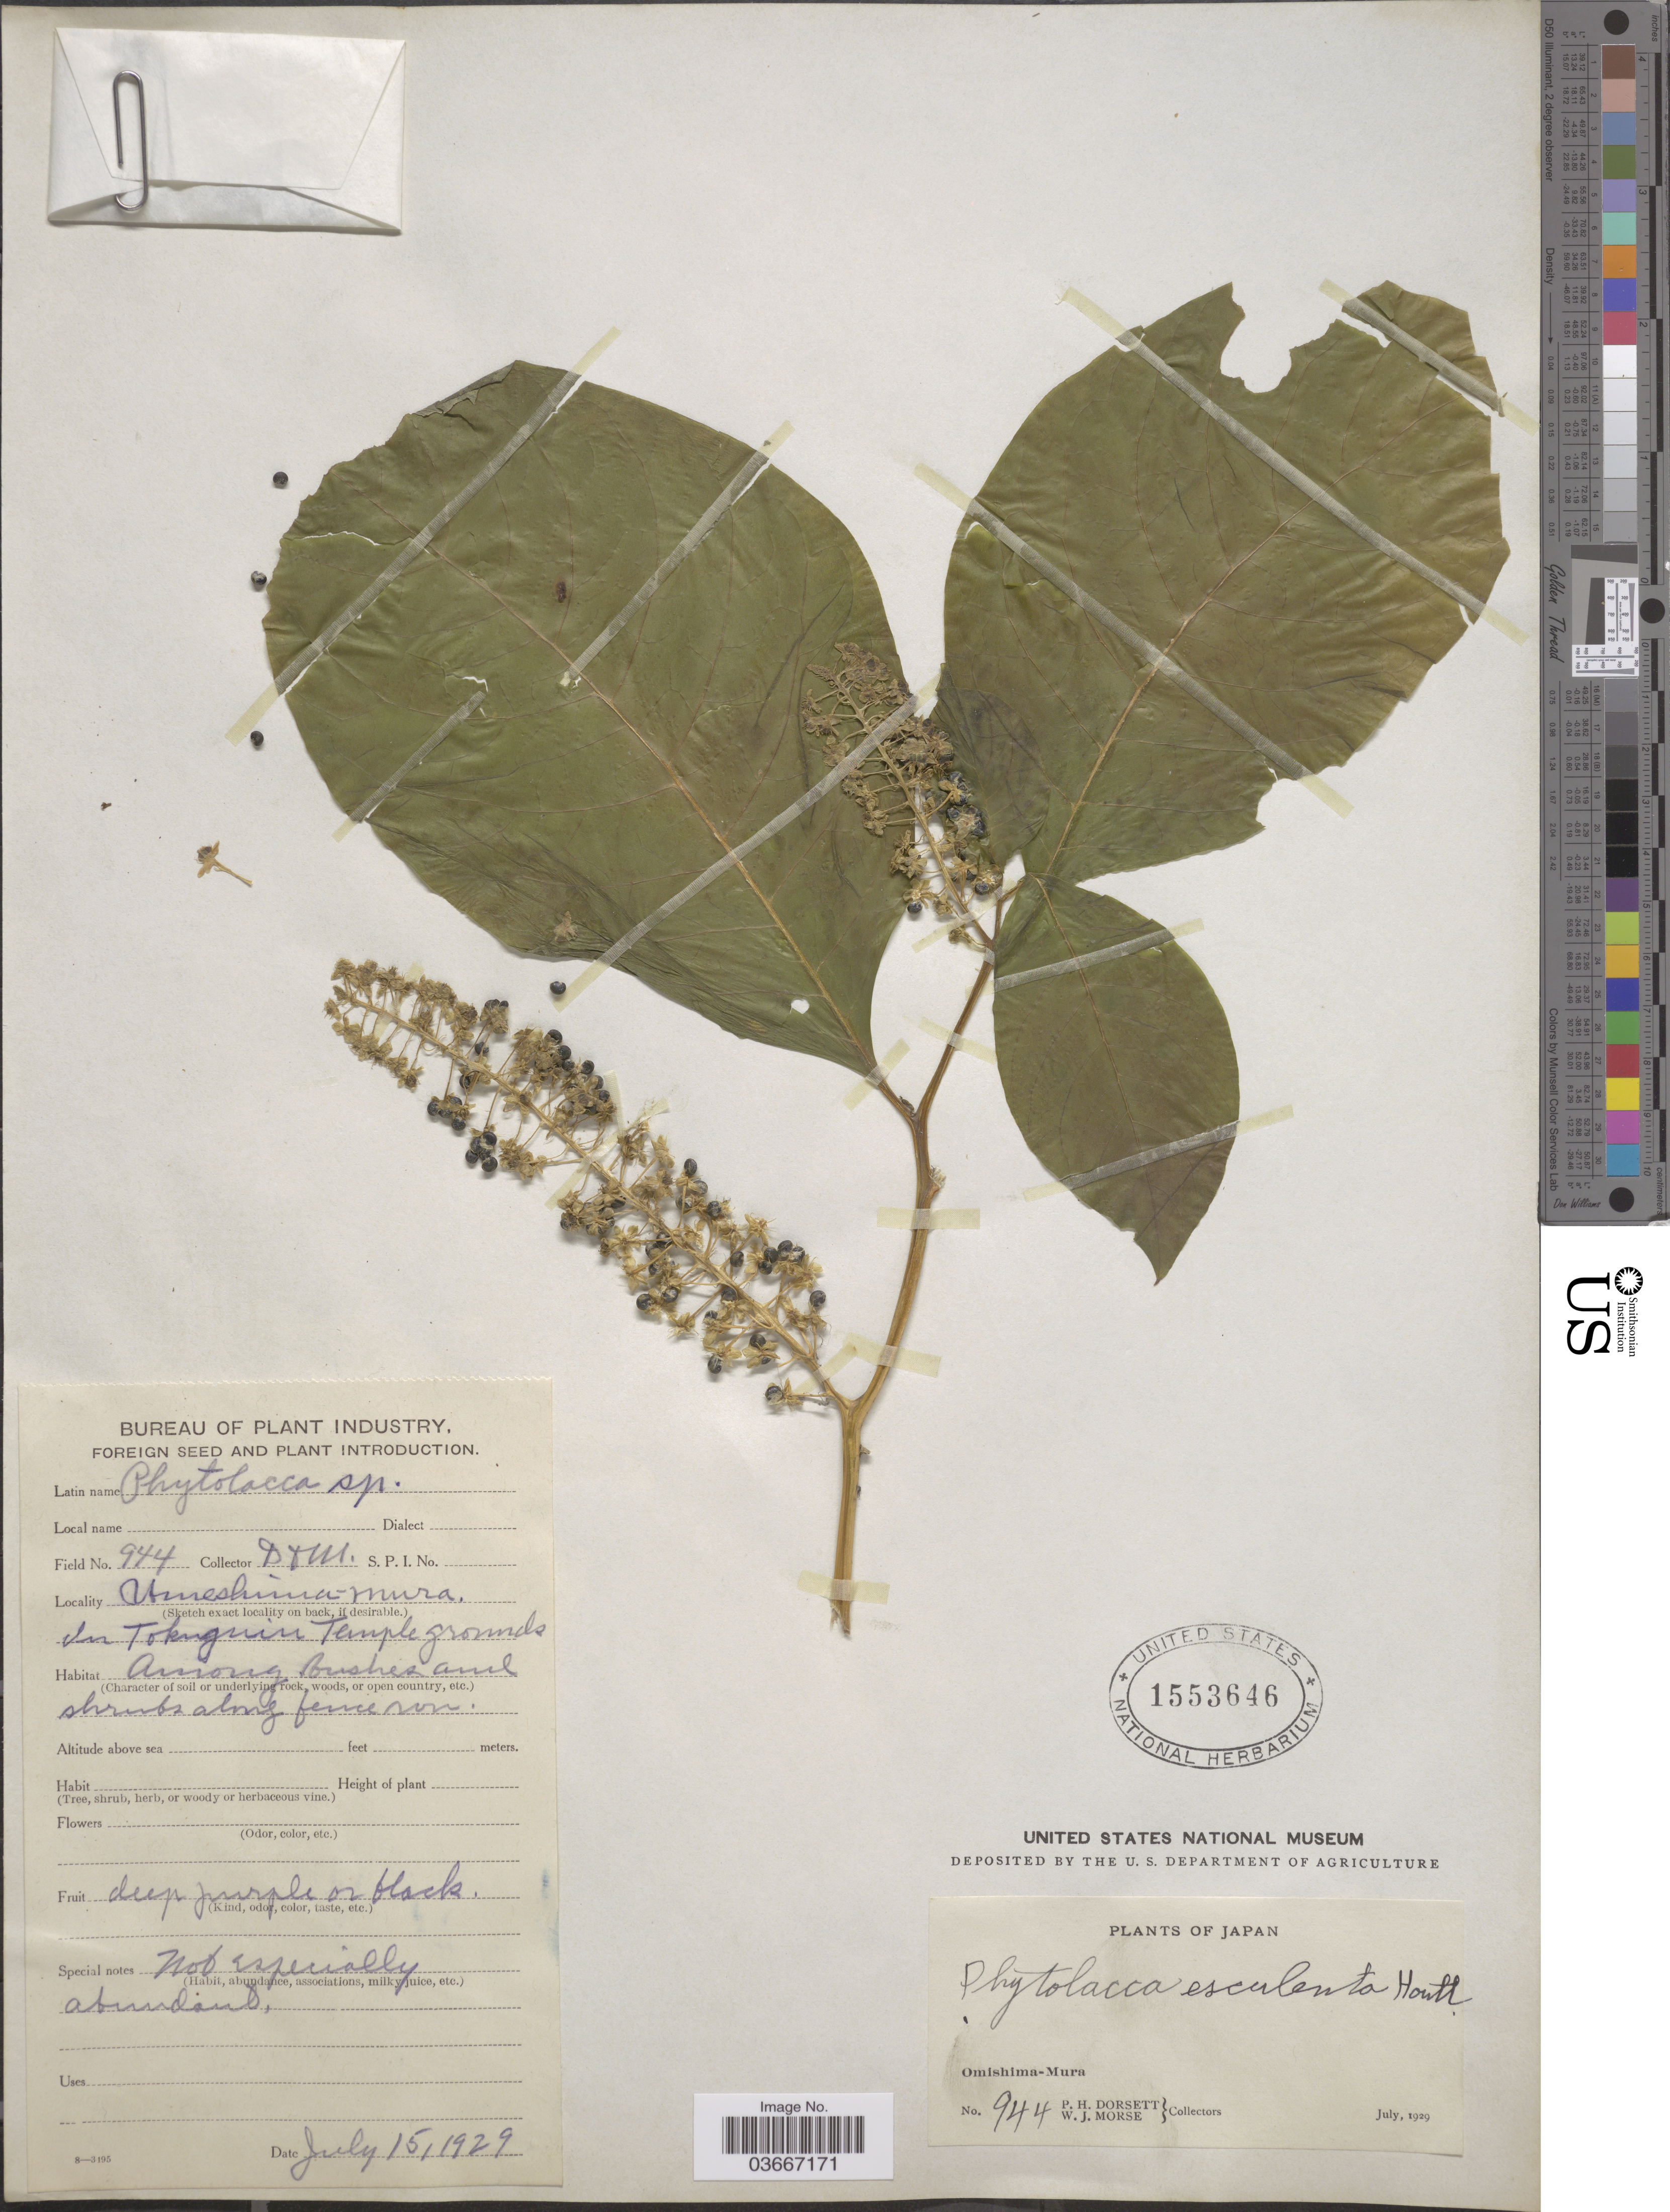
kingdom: Plantae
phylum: Tracheophyta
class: Magnoliopsida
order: Caryophyllales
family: Phytolaccaceae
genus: Phytolacca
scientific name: Phytolacca esculenta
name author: Van Houtte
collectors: P. H. Dorsett & W. J. Morse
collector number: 944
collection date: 1929-07-15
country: Japan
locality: Omishima-Mura. In Tokuguin Temple grounds.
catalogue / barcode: US 1553646